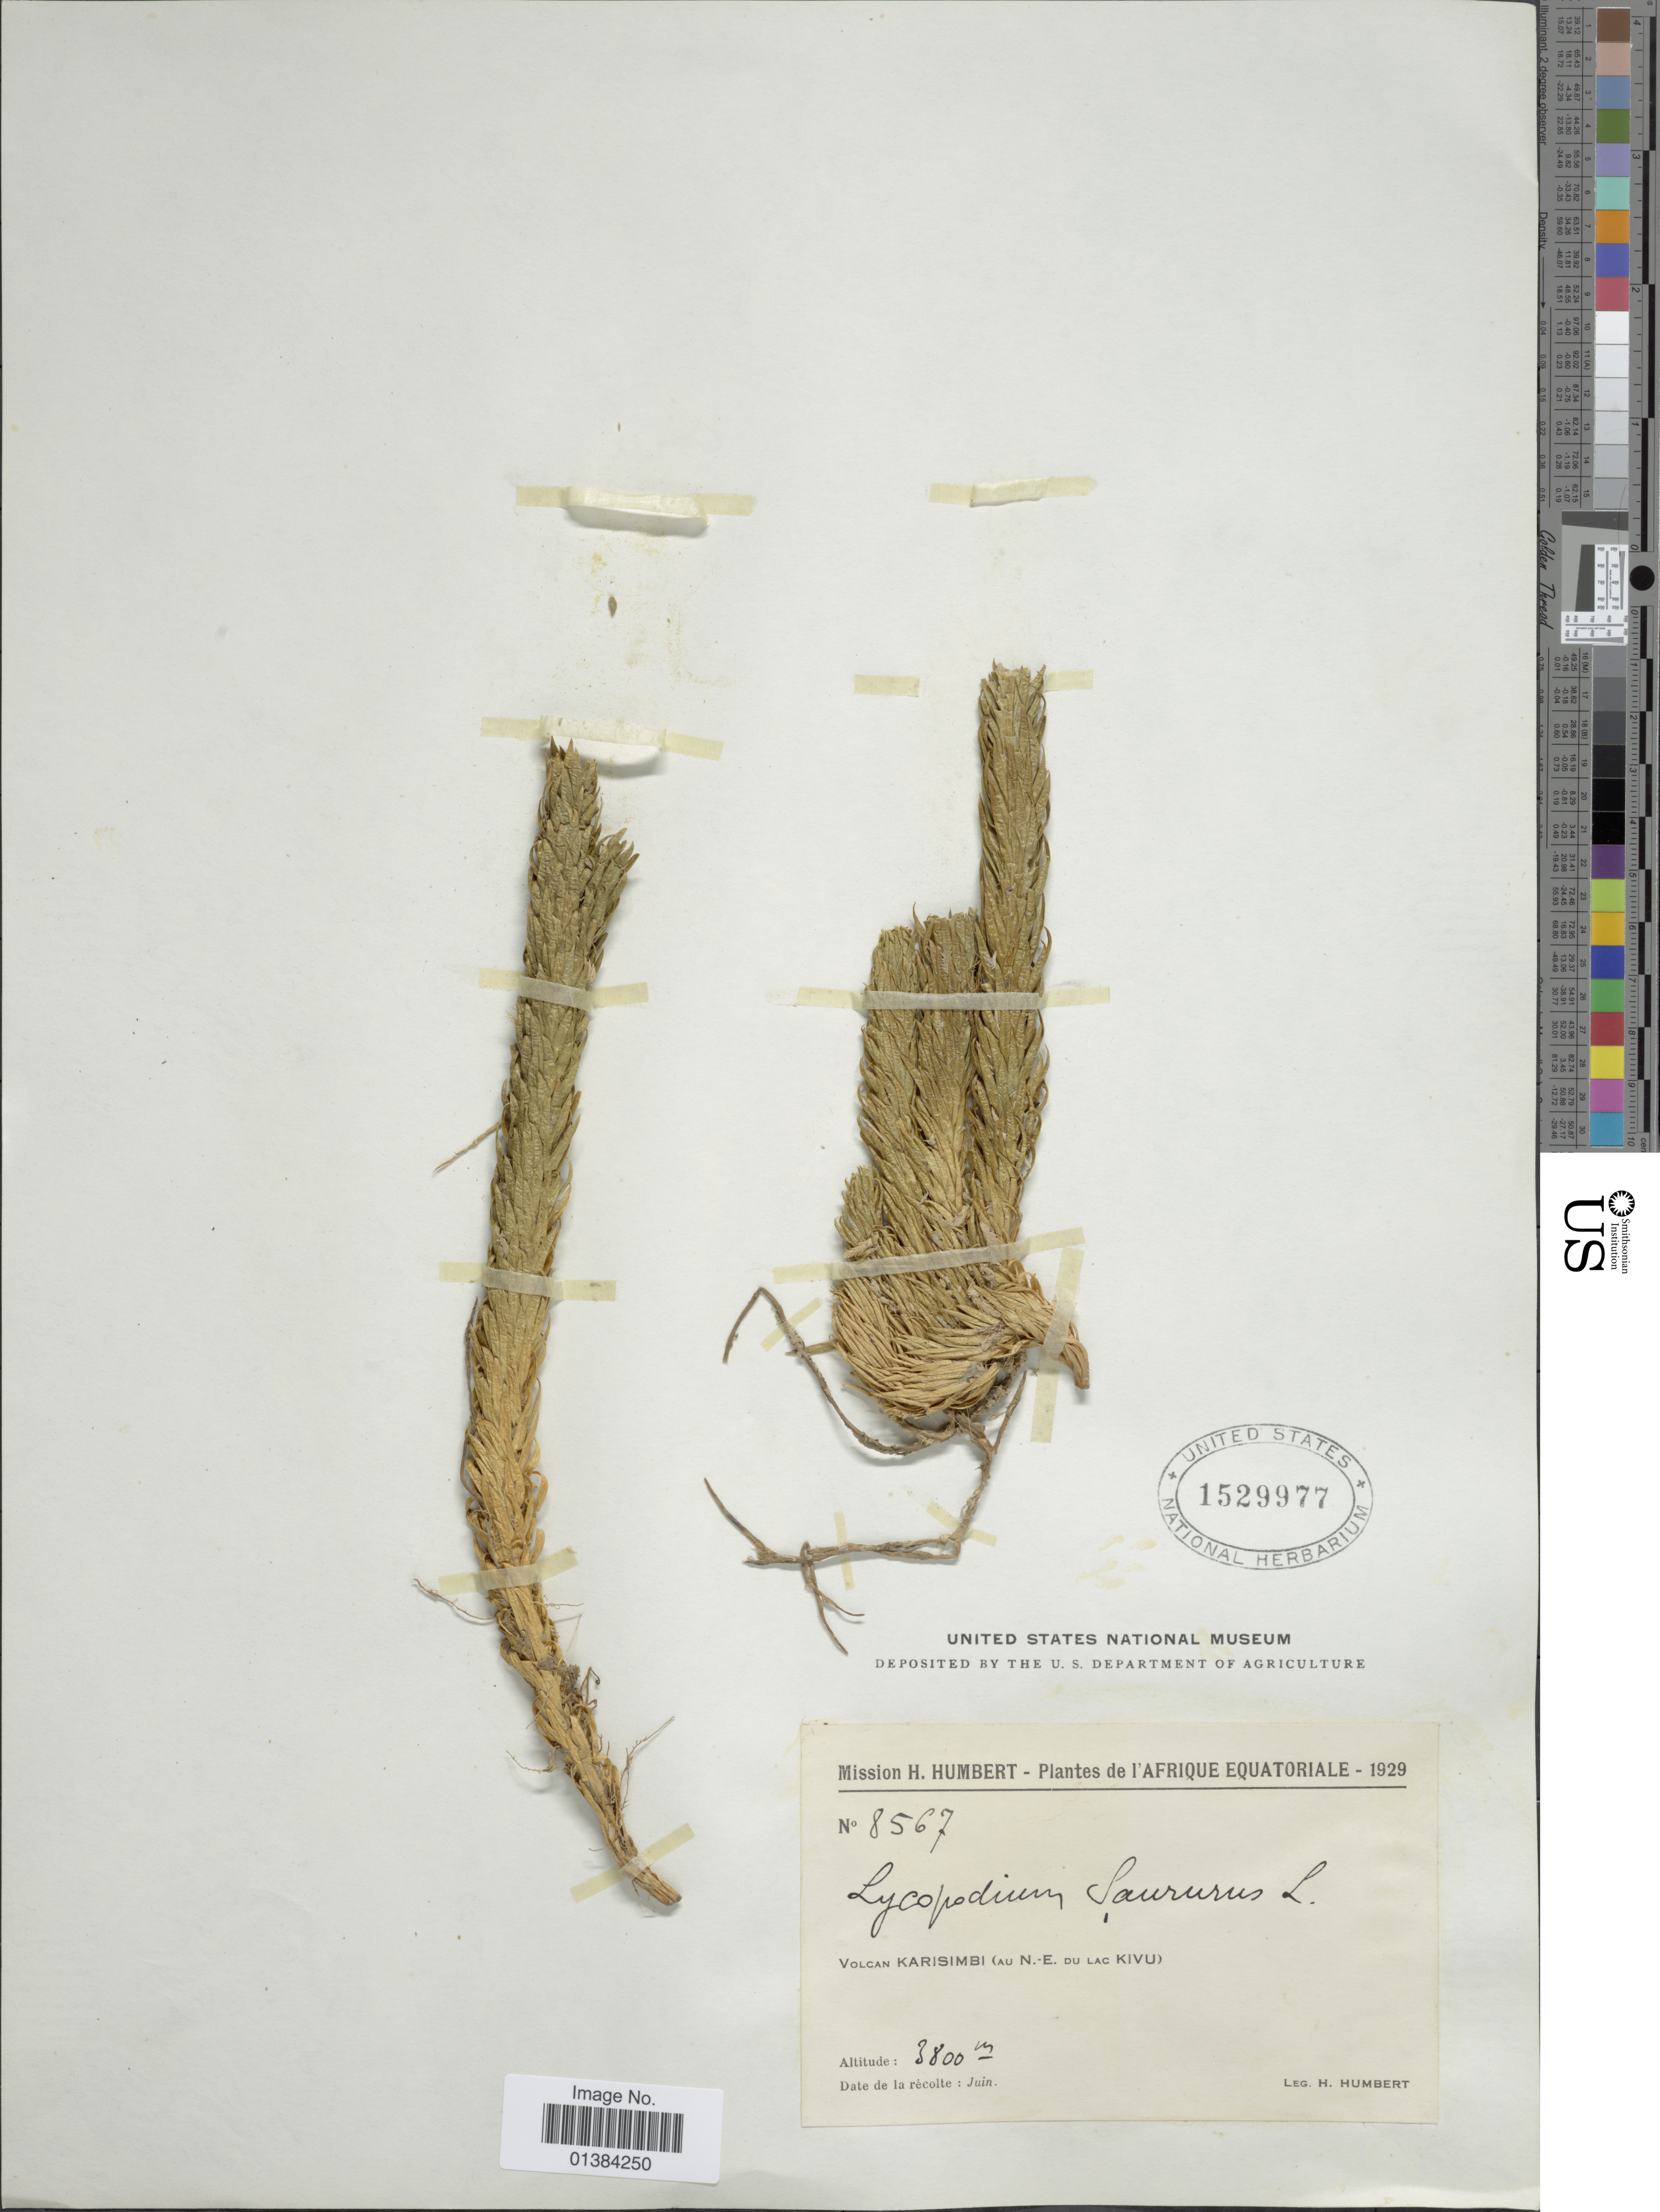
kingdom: Plantae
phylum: Tracheophyta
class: Lycopodiopsida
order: Lycopodiales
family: Lycopodiaceae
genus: Phlegmariurus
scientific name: Phlegmariurus saururus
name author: (Lam.) B. Øllg.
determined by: Field, A. R.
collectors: H. Humbert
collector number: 8567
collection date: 1929-06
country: Congo, Democratic Republic of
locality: L'Afrique Equatoriale. Volcan Karisimbi (au N.E. du lac Kivu).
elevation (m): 3800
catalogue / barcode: US 1529977